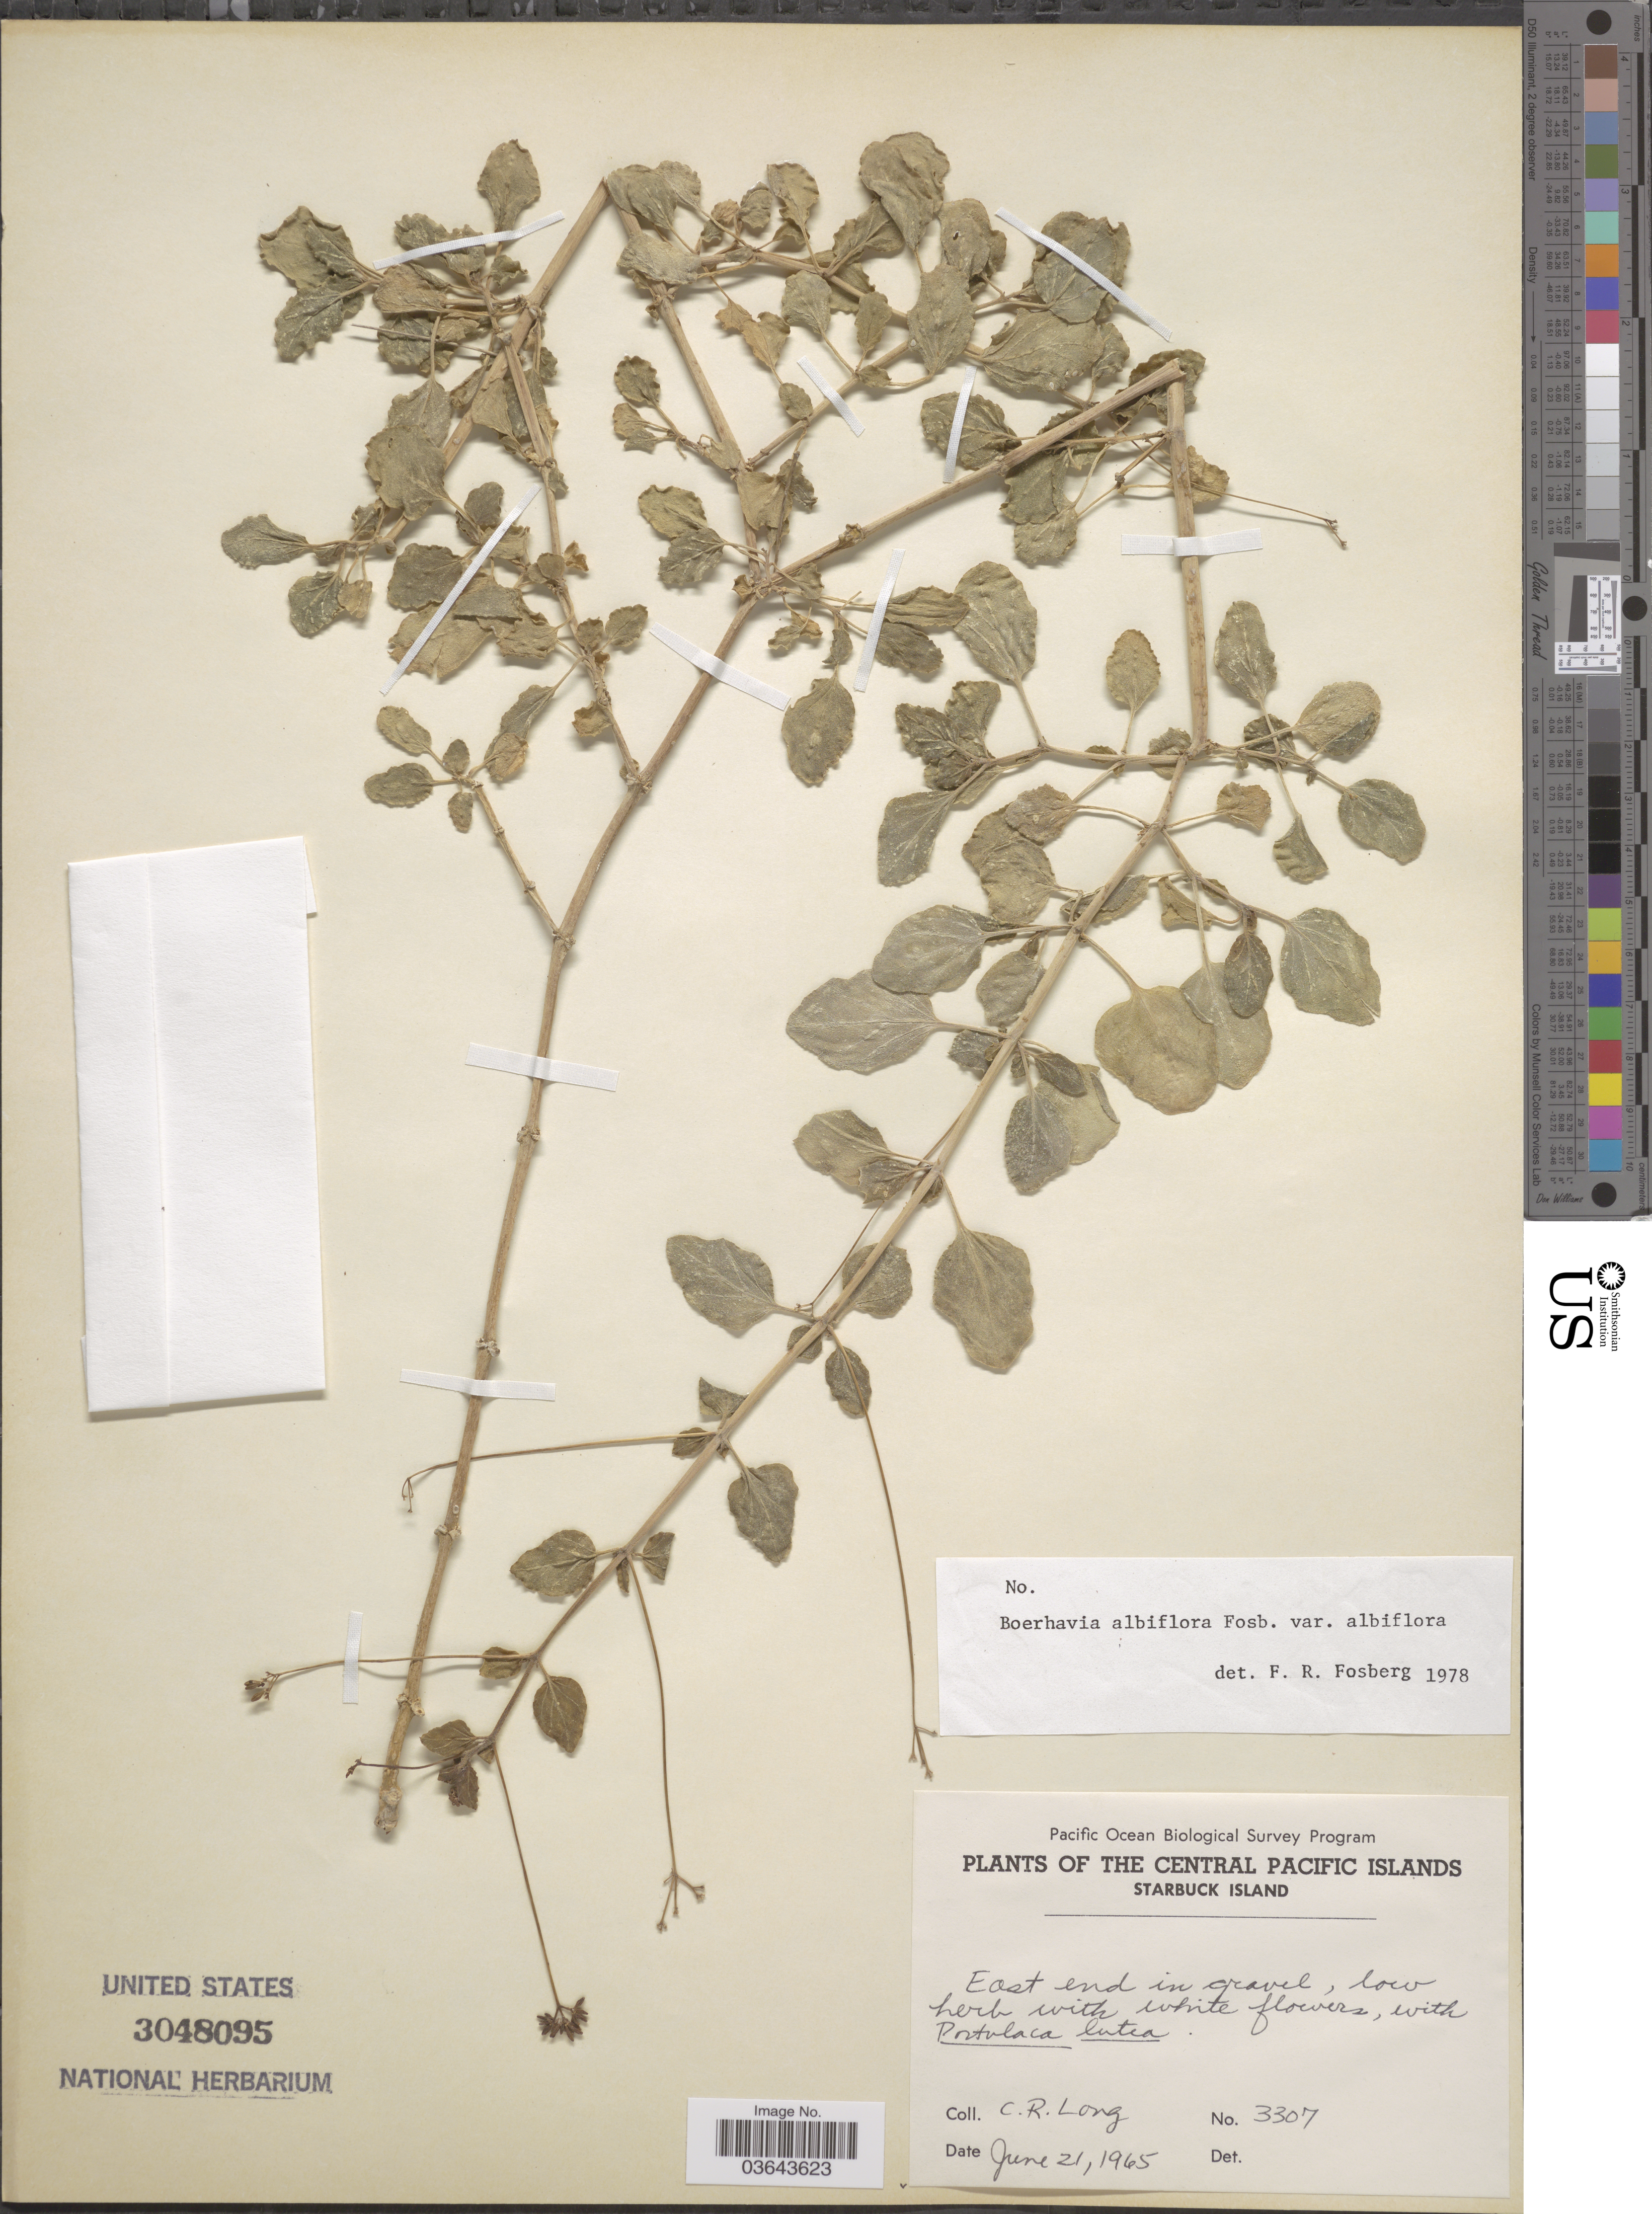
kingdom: Plantae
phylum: Tracheophyta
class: Magnoliopsida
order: Caryophyllales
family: Nyctaginaceae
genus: Boerhavia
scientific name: Boerhavia albiflora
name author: Fosberg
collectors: C. R. Long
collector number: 3307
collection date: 1965-06-21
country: Kiribati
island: Starbuck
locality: The Central Pacific Islands. Starbuck Island. East end in gravel.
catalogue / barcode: US 3048095